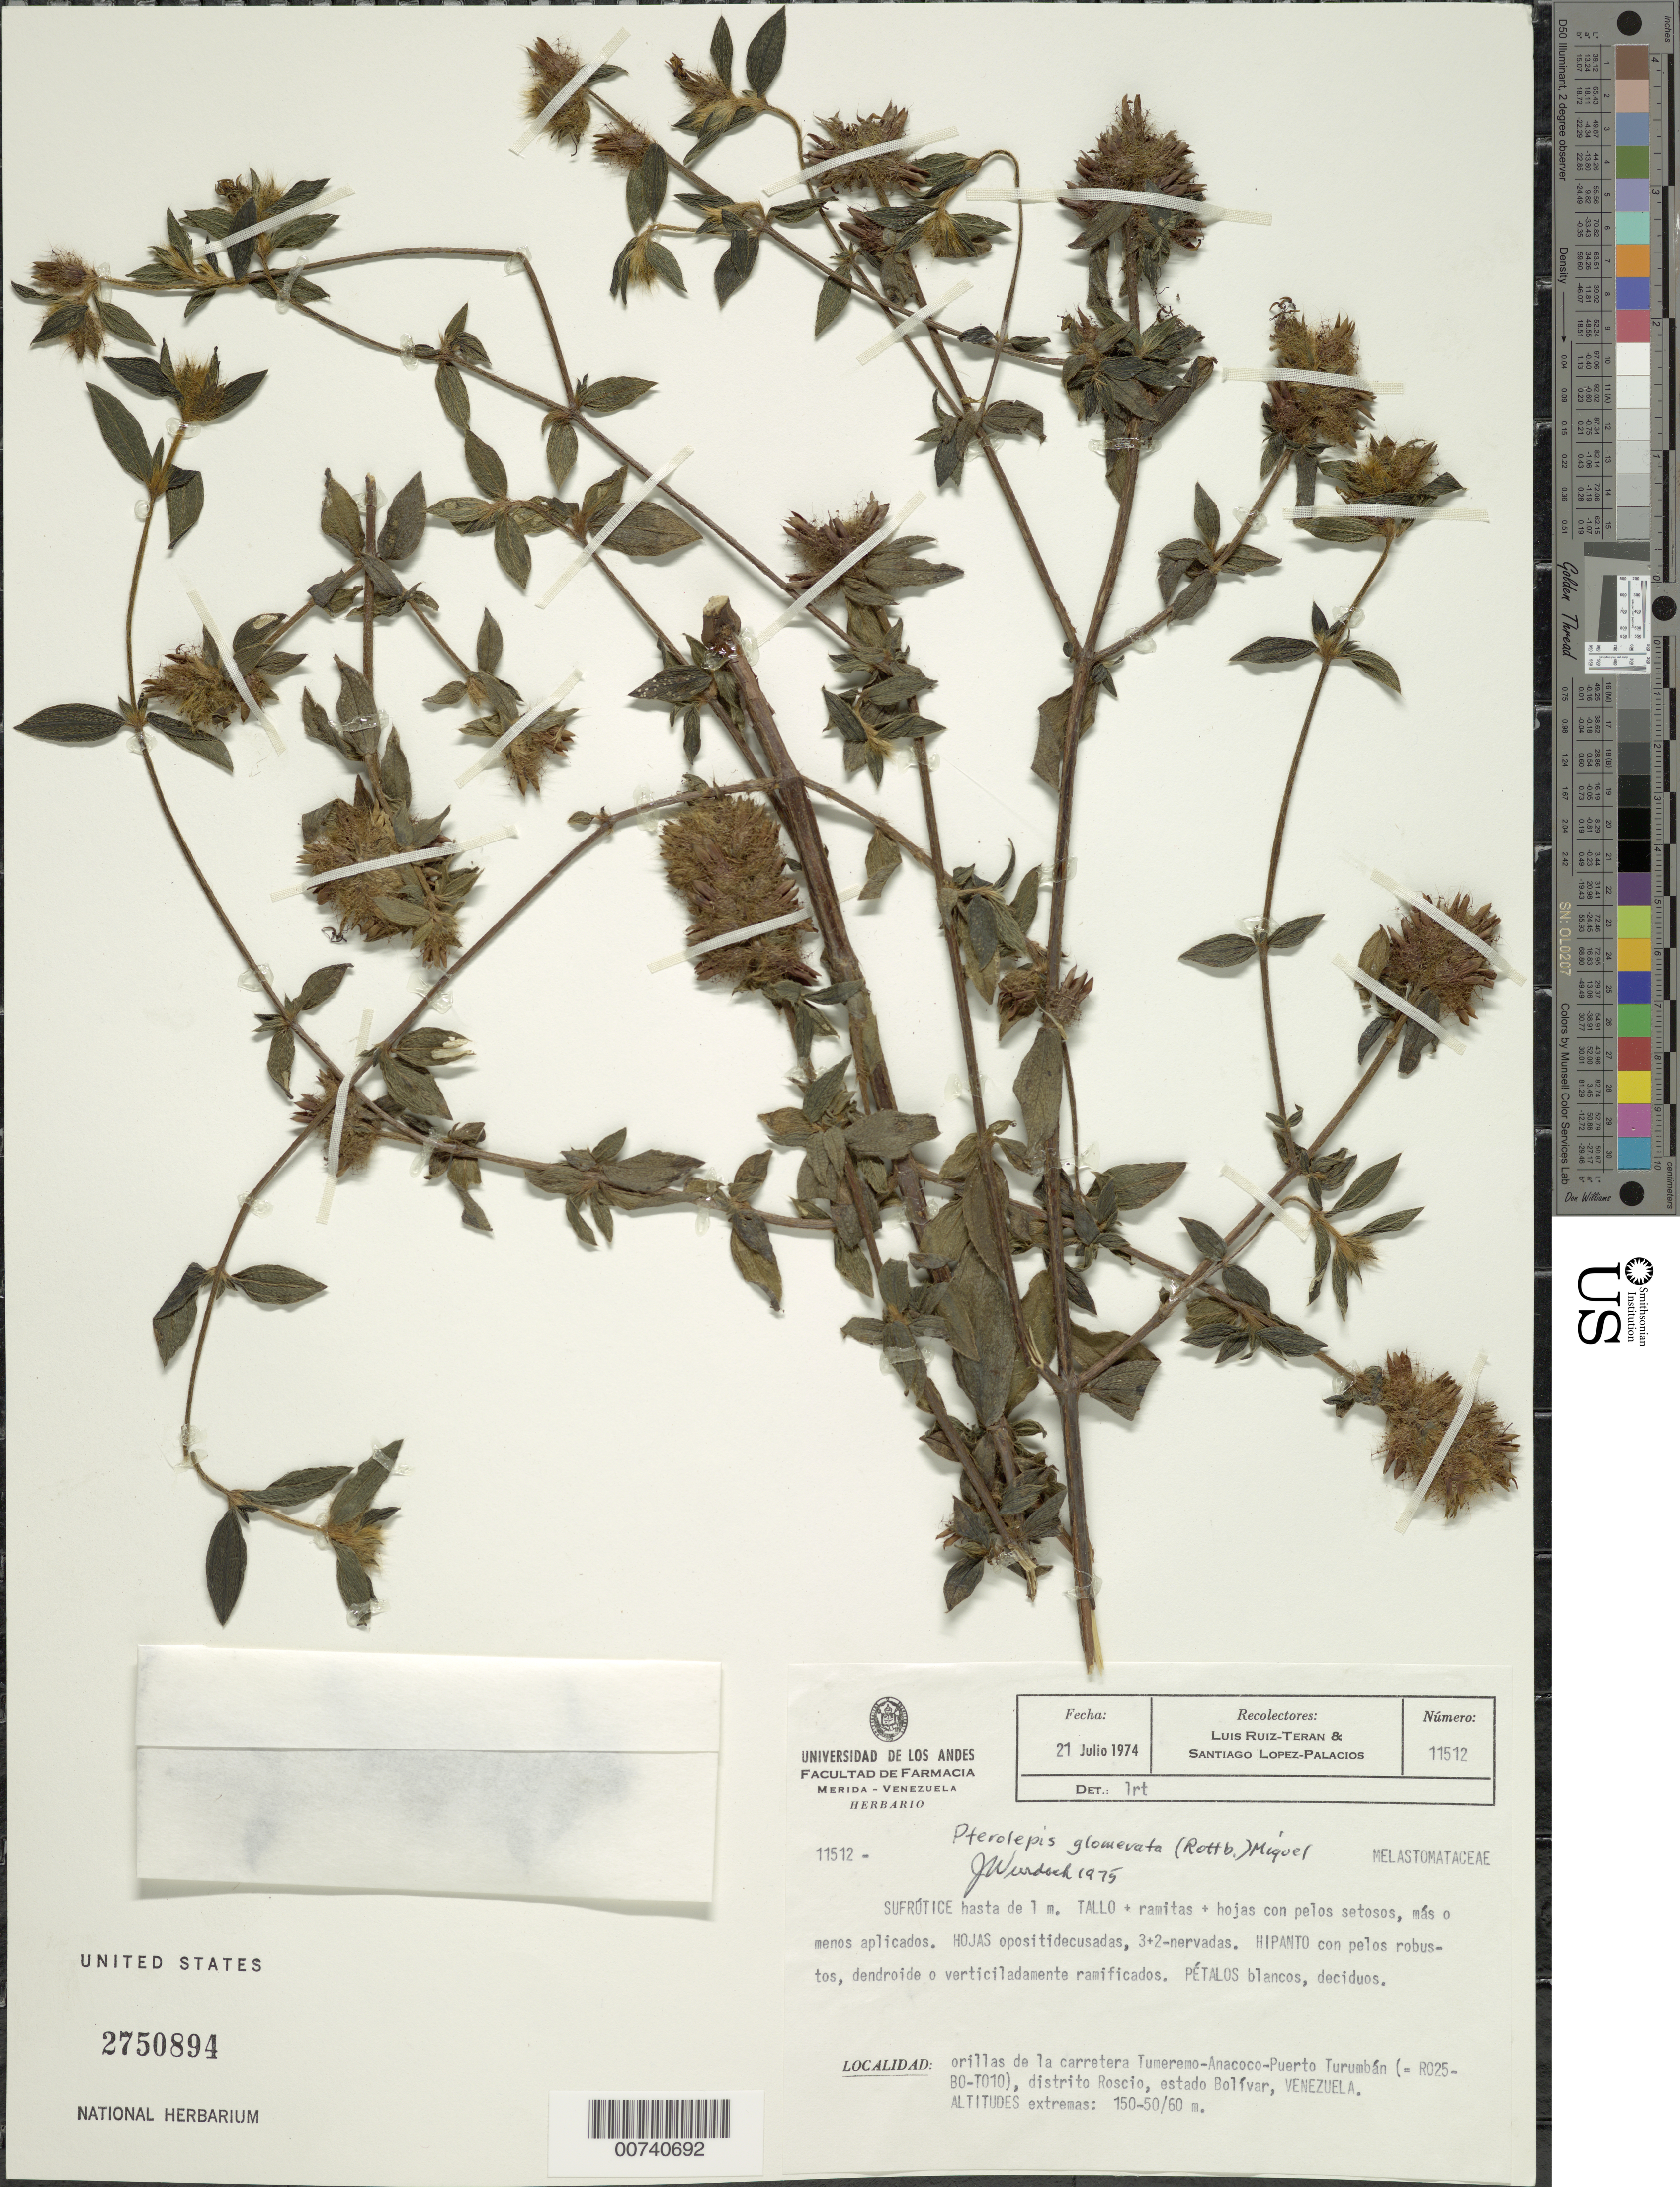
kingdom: Plantae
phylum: Tracheophyta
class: Magnoliopsida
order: Myrtales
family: Melastomataceae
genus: Pterolepis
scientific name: Pterolepis glomerata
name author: (Rottb.) Miq.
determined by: Wurdack, John J., (US), US (UNITED STATES)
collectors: L. E. Ruíz-Terán & S. López-Palacios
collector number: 11512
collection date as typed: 21-Jul-74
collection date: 1974-07-21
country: Venezuela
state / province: Bolívar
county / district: Roscio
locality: Tumeremo-Anacoco-Puerto Turumbán road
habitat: Along road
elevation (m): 50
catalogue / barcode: US 2750894